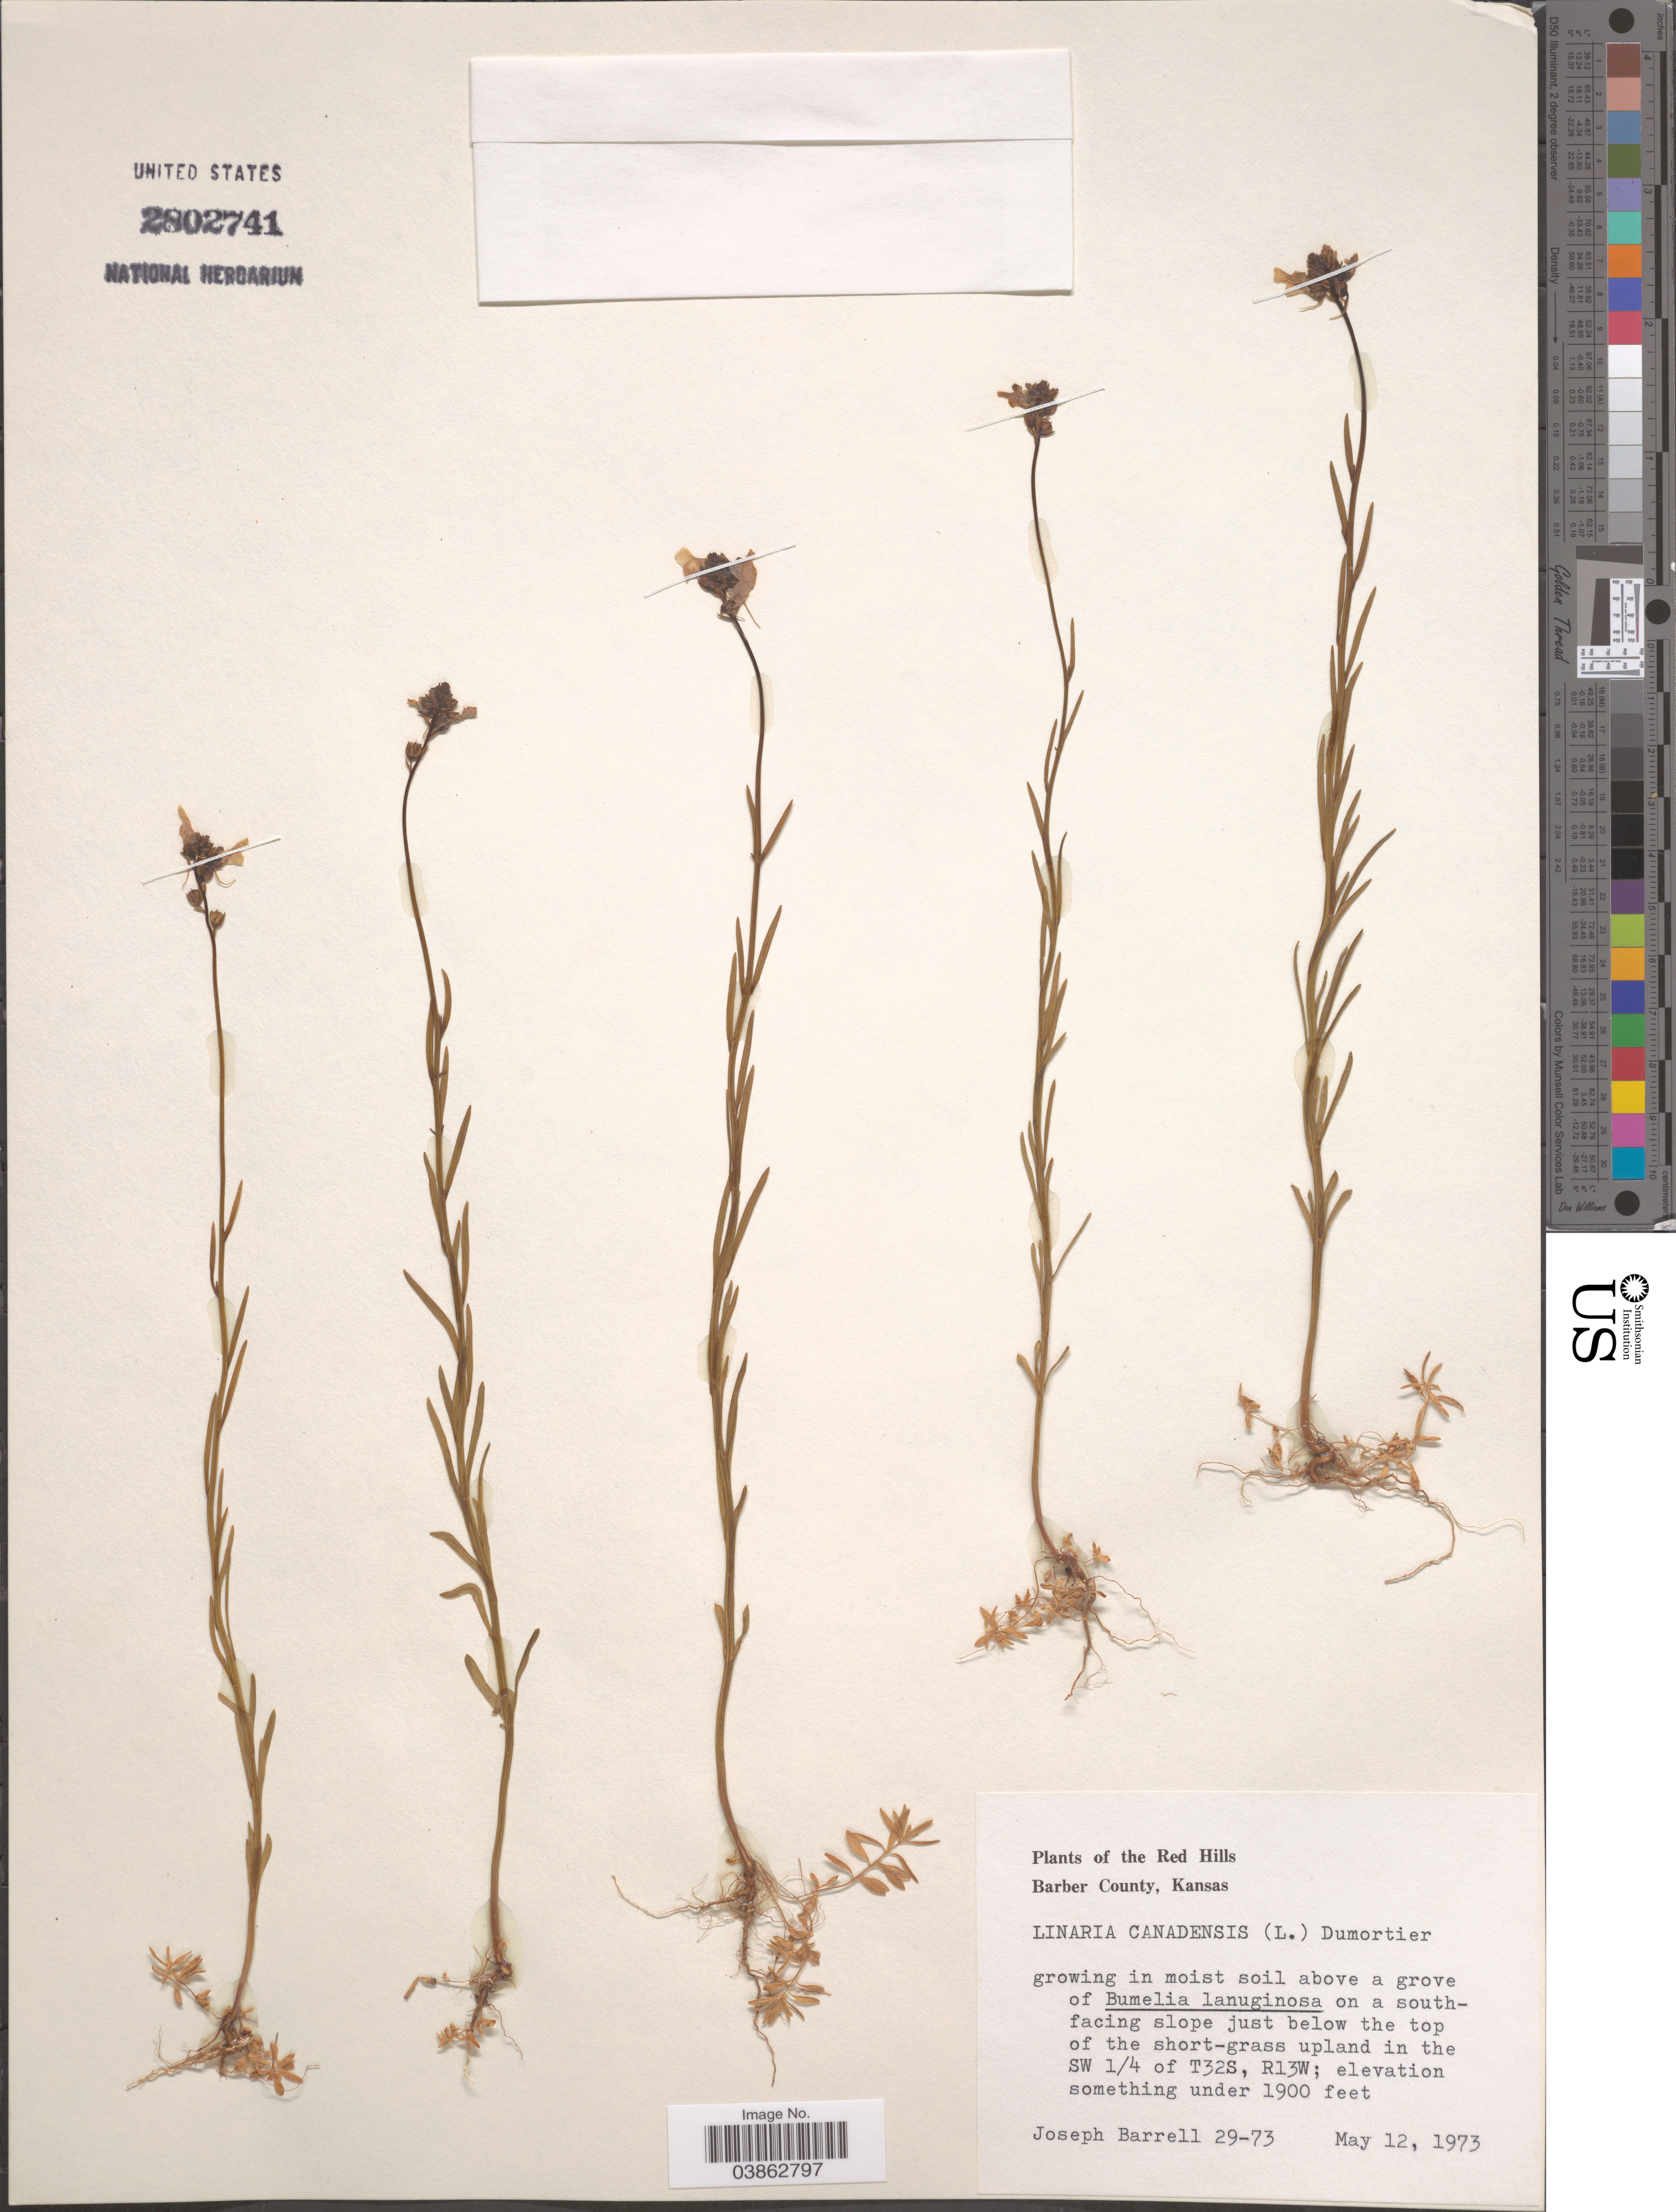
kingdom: Plantae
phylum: Tracheophyta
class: Magnoliopsida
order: Lamiales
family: Plantaginaceae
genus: Linaria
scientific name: Linaria canadensis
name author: (L.) Dum. Cours.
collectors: J. Barrell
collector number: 29-73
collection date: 1973-05-12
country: United States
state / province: Kansas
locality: The Red Hills. Barber County. On a south-facing slope just below the top of the short-grass upland in the SW 1/4 of T32S, R13W.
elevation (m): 579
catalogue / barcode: US 2802741